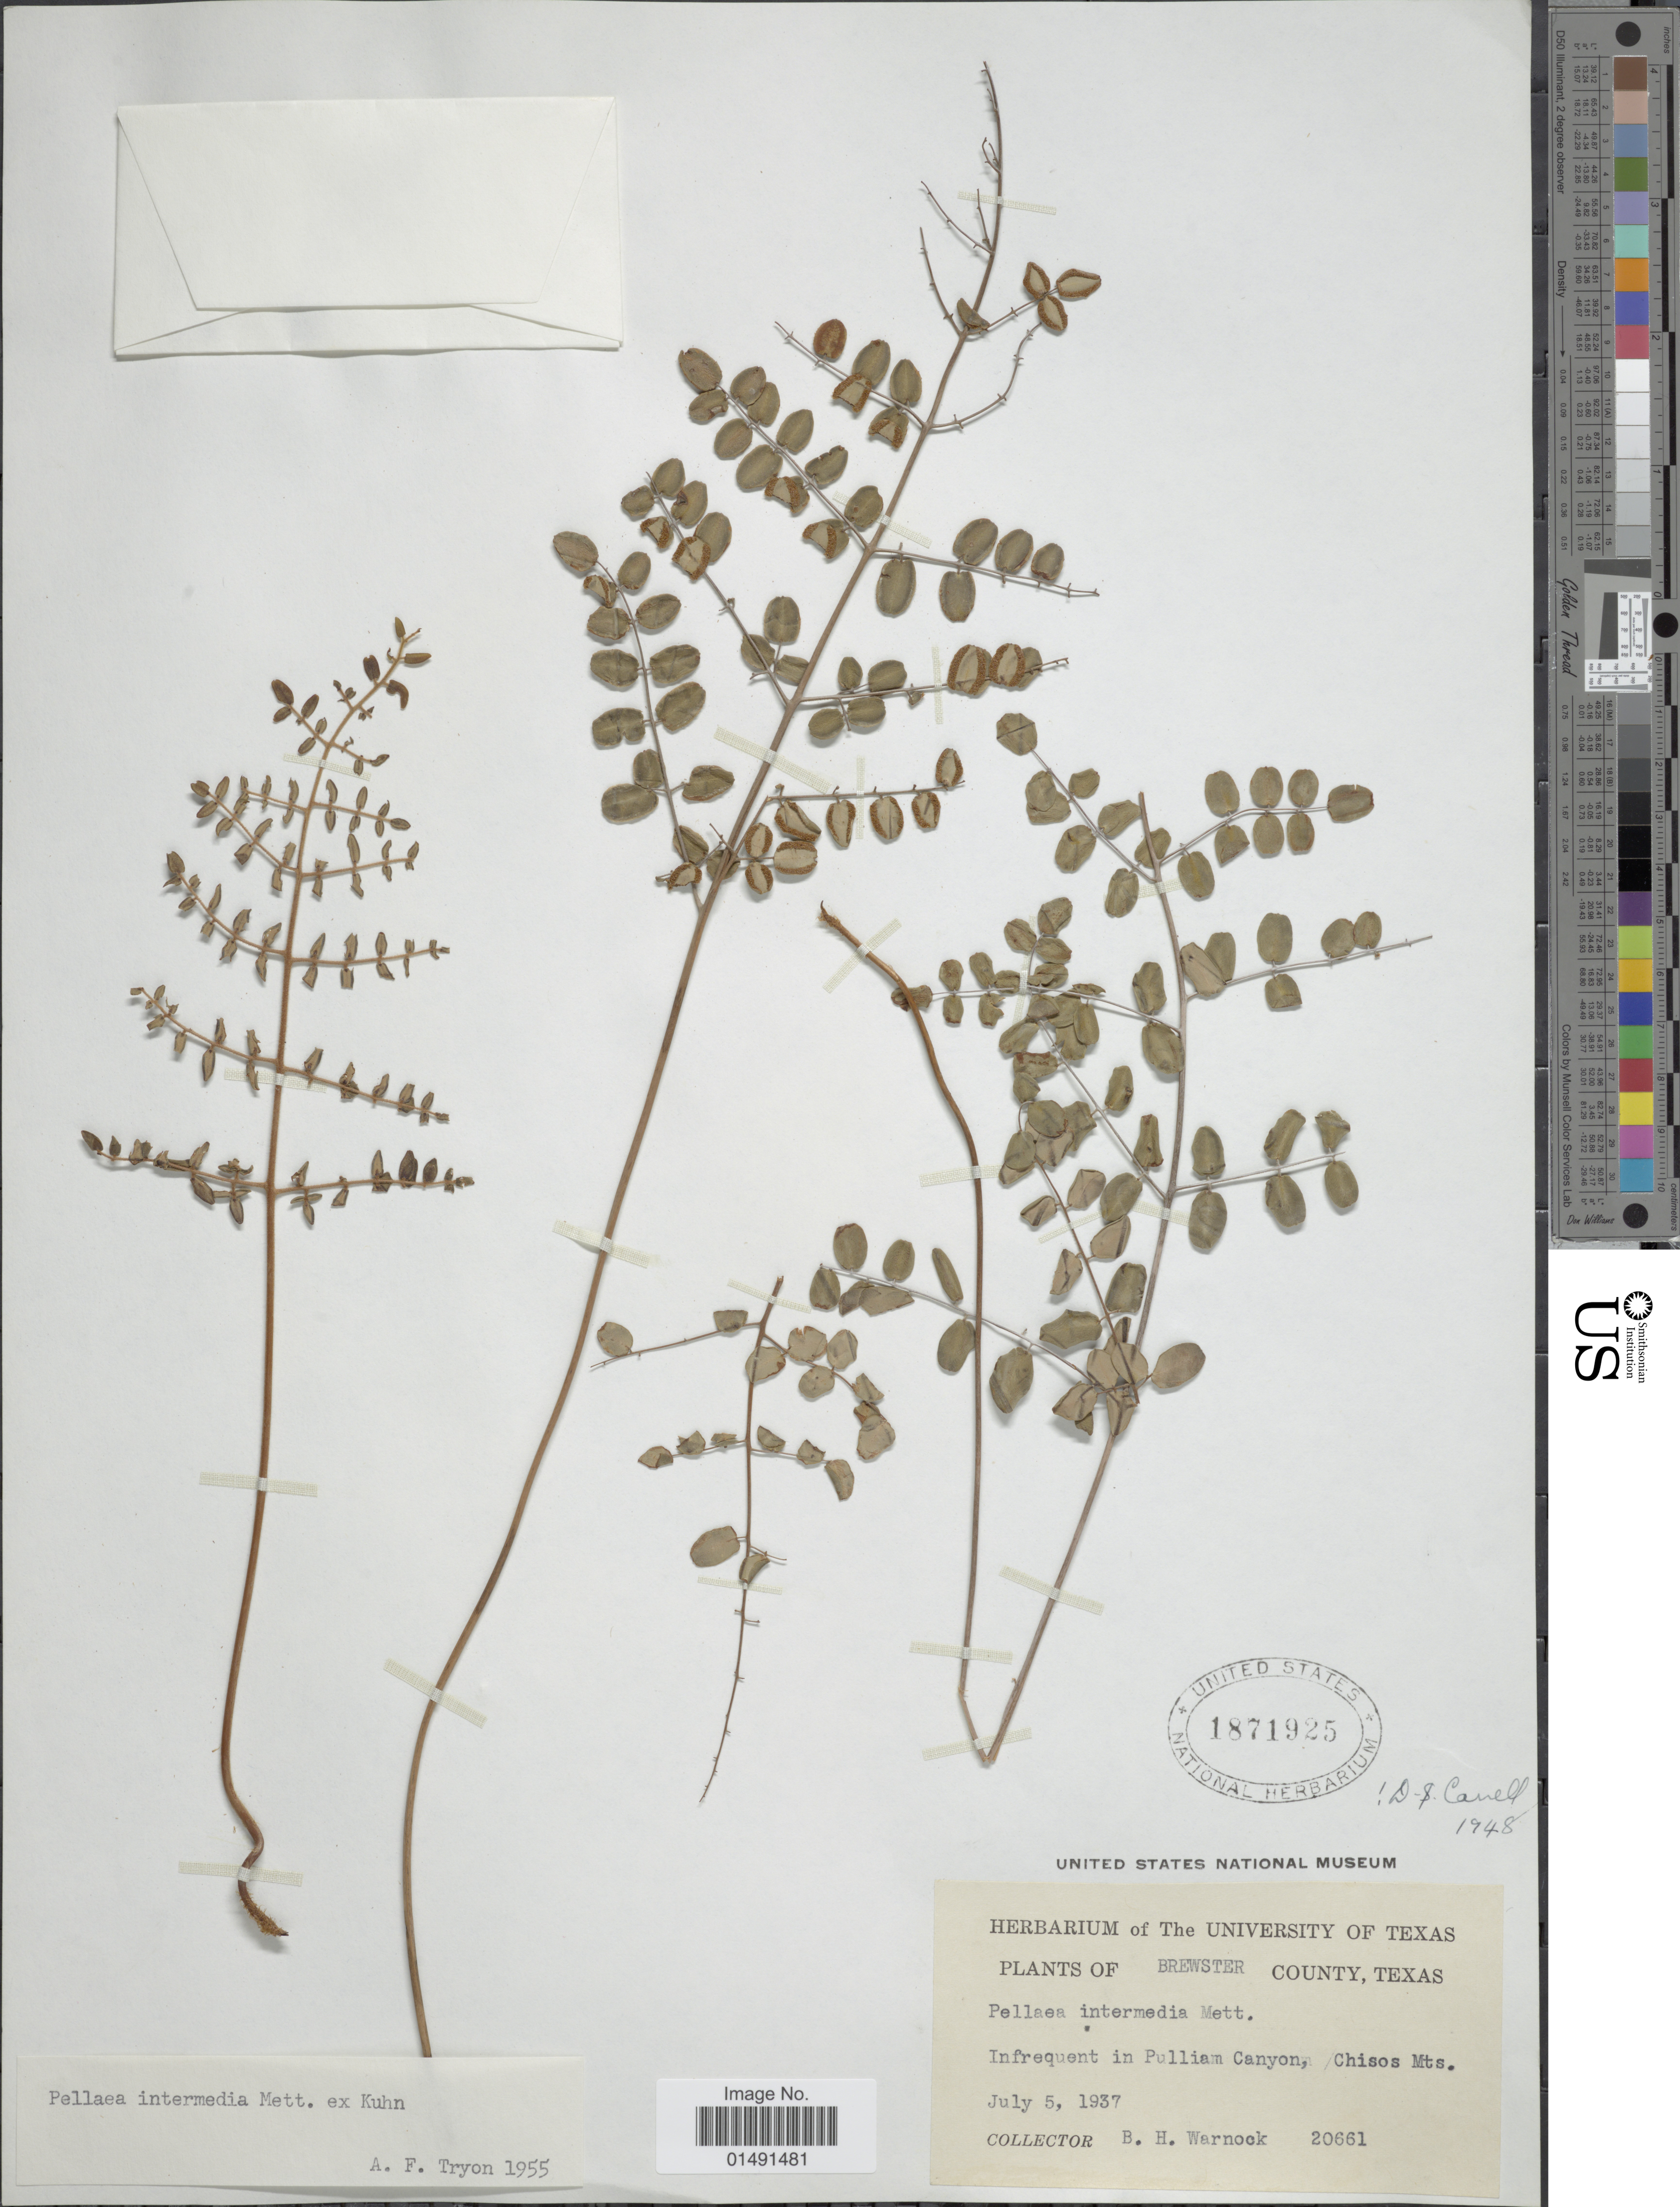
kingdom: Plantae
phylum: Tracheophyta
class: Polypodiopsida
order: Polypodiales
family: Pteridaceae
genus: Pellaea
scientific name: Pellaea intermedia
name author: Mett. ex Kuhn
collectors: B. H. Warnock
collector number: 20661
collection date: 1937-07-05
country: United States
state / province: Texas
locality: Brewster County, Infrequent in Pulliam Canyon, Chisos Mts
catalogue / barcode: US 1871925